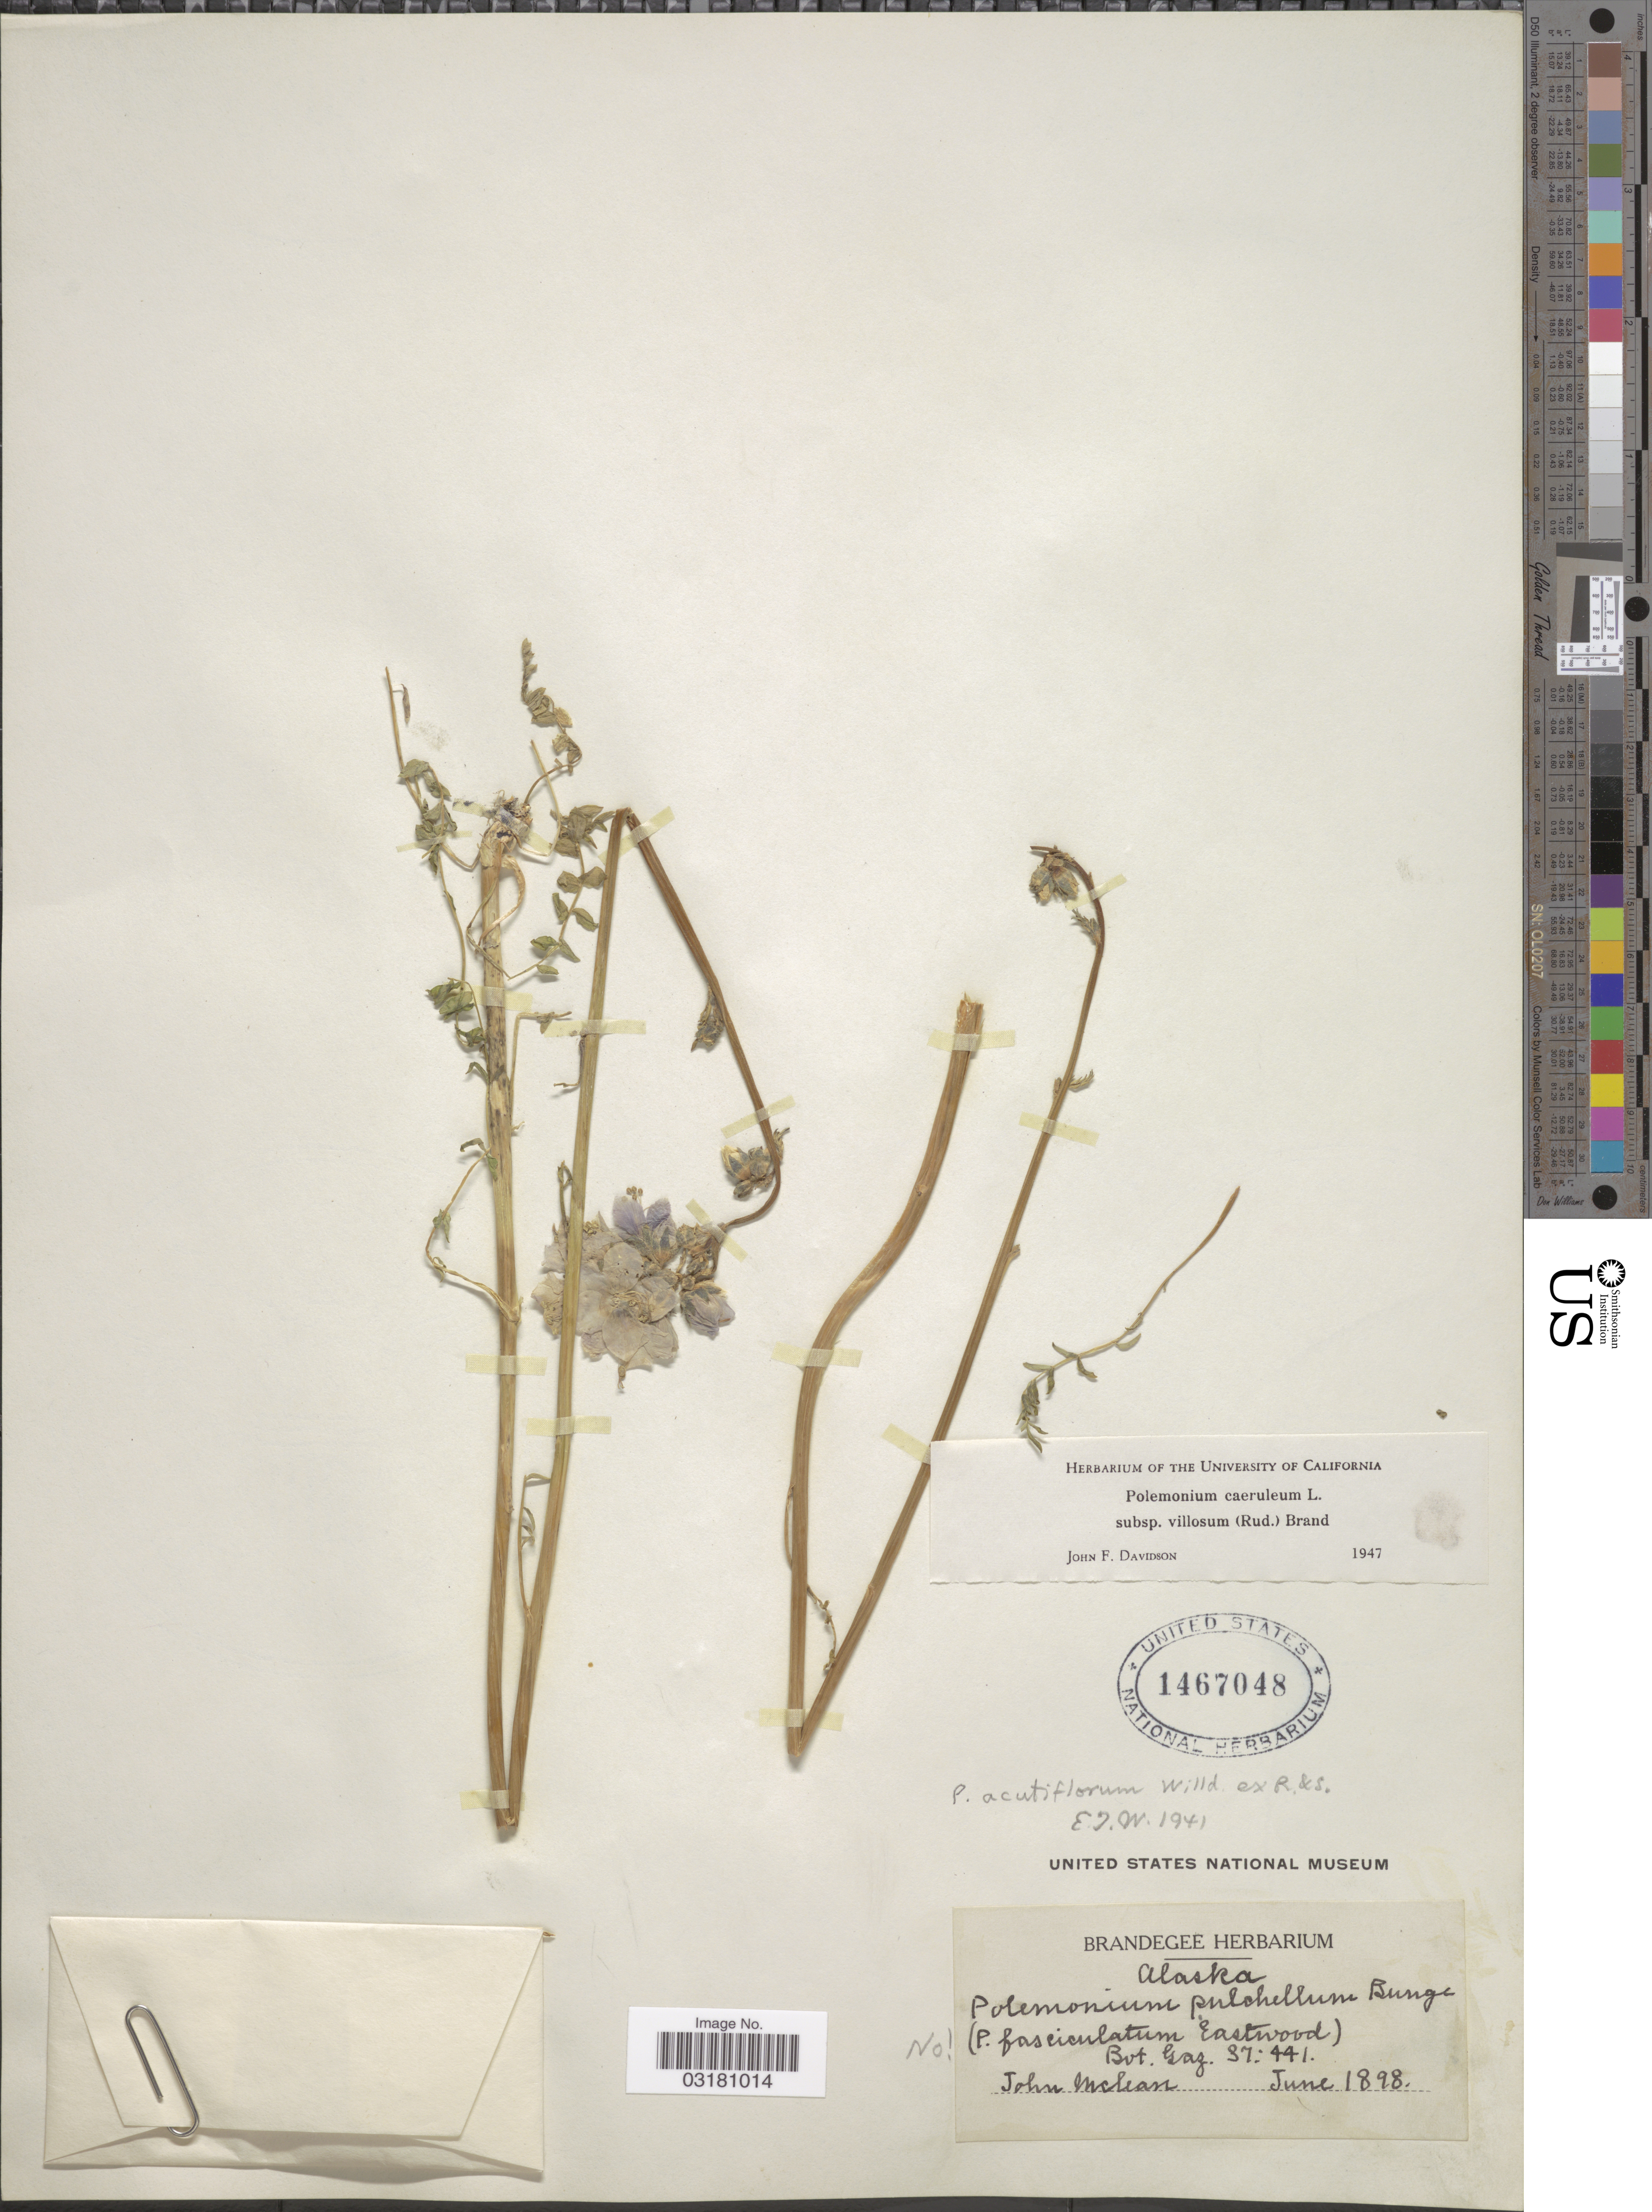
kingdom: Plantae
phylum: Tracheophyta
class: Magnoliopsida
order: Ericales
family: Polemoniaceae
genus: Polemonium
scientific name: Polemonium caeruleum subsp. villosum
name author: (Rudolph ex Georgi) Brand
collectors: J. McLean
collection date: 1898-06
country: United States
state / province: Alaska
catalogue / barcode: US 1467048